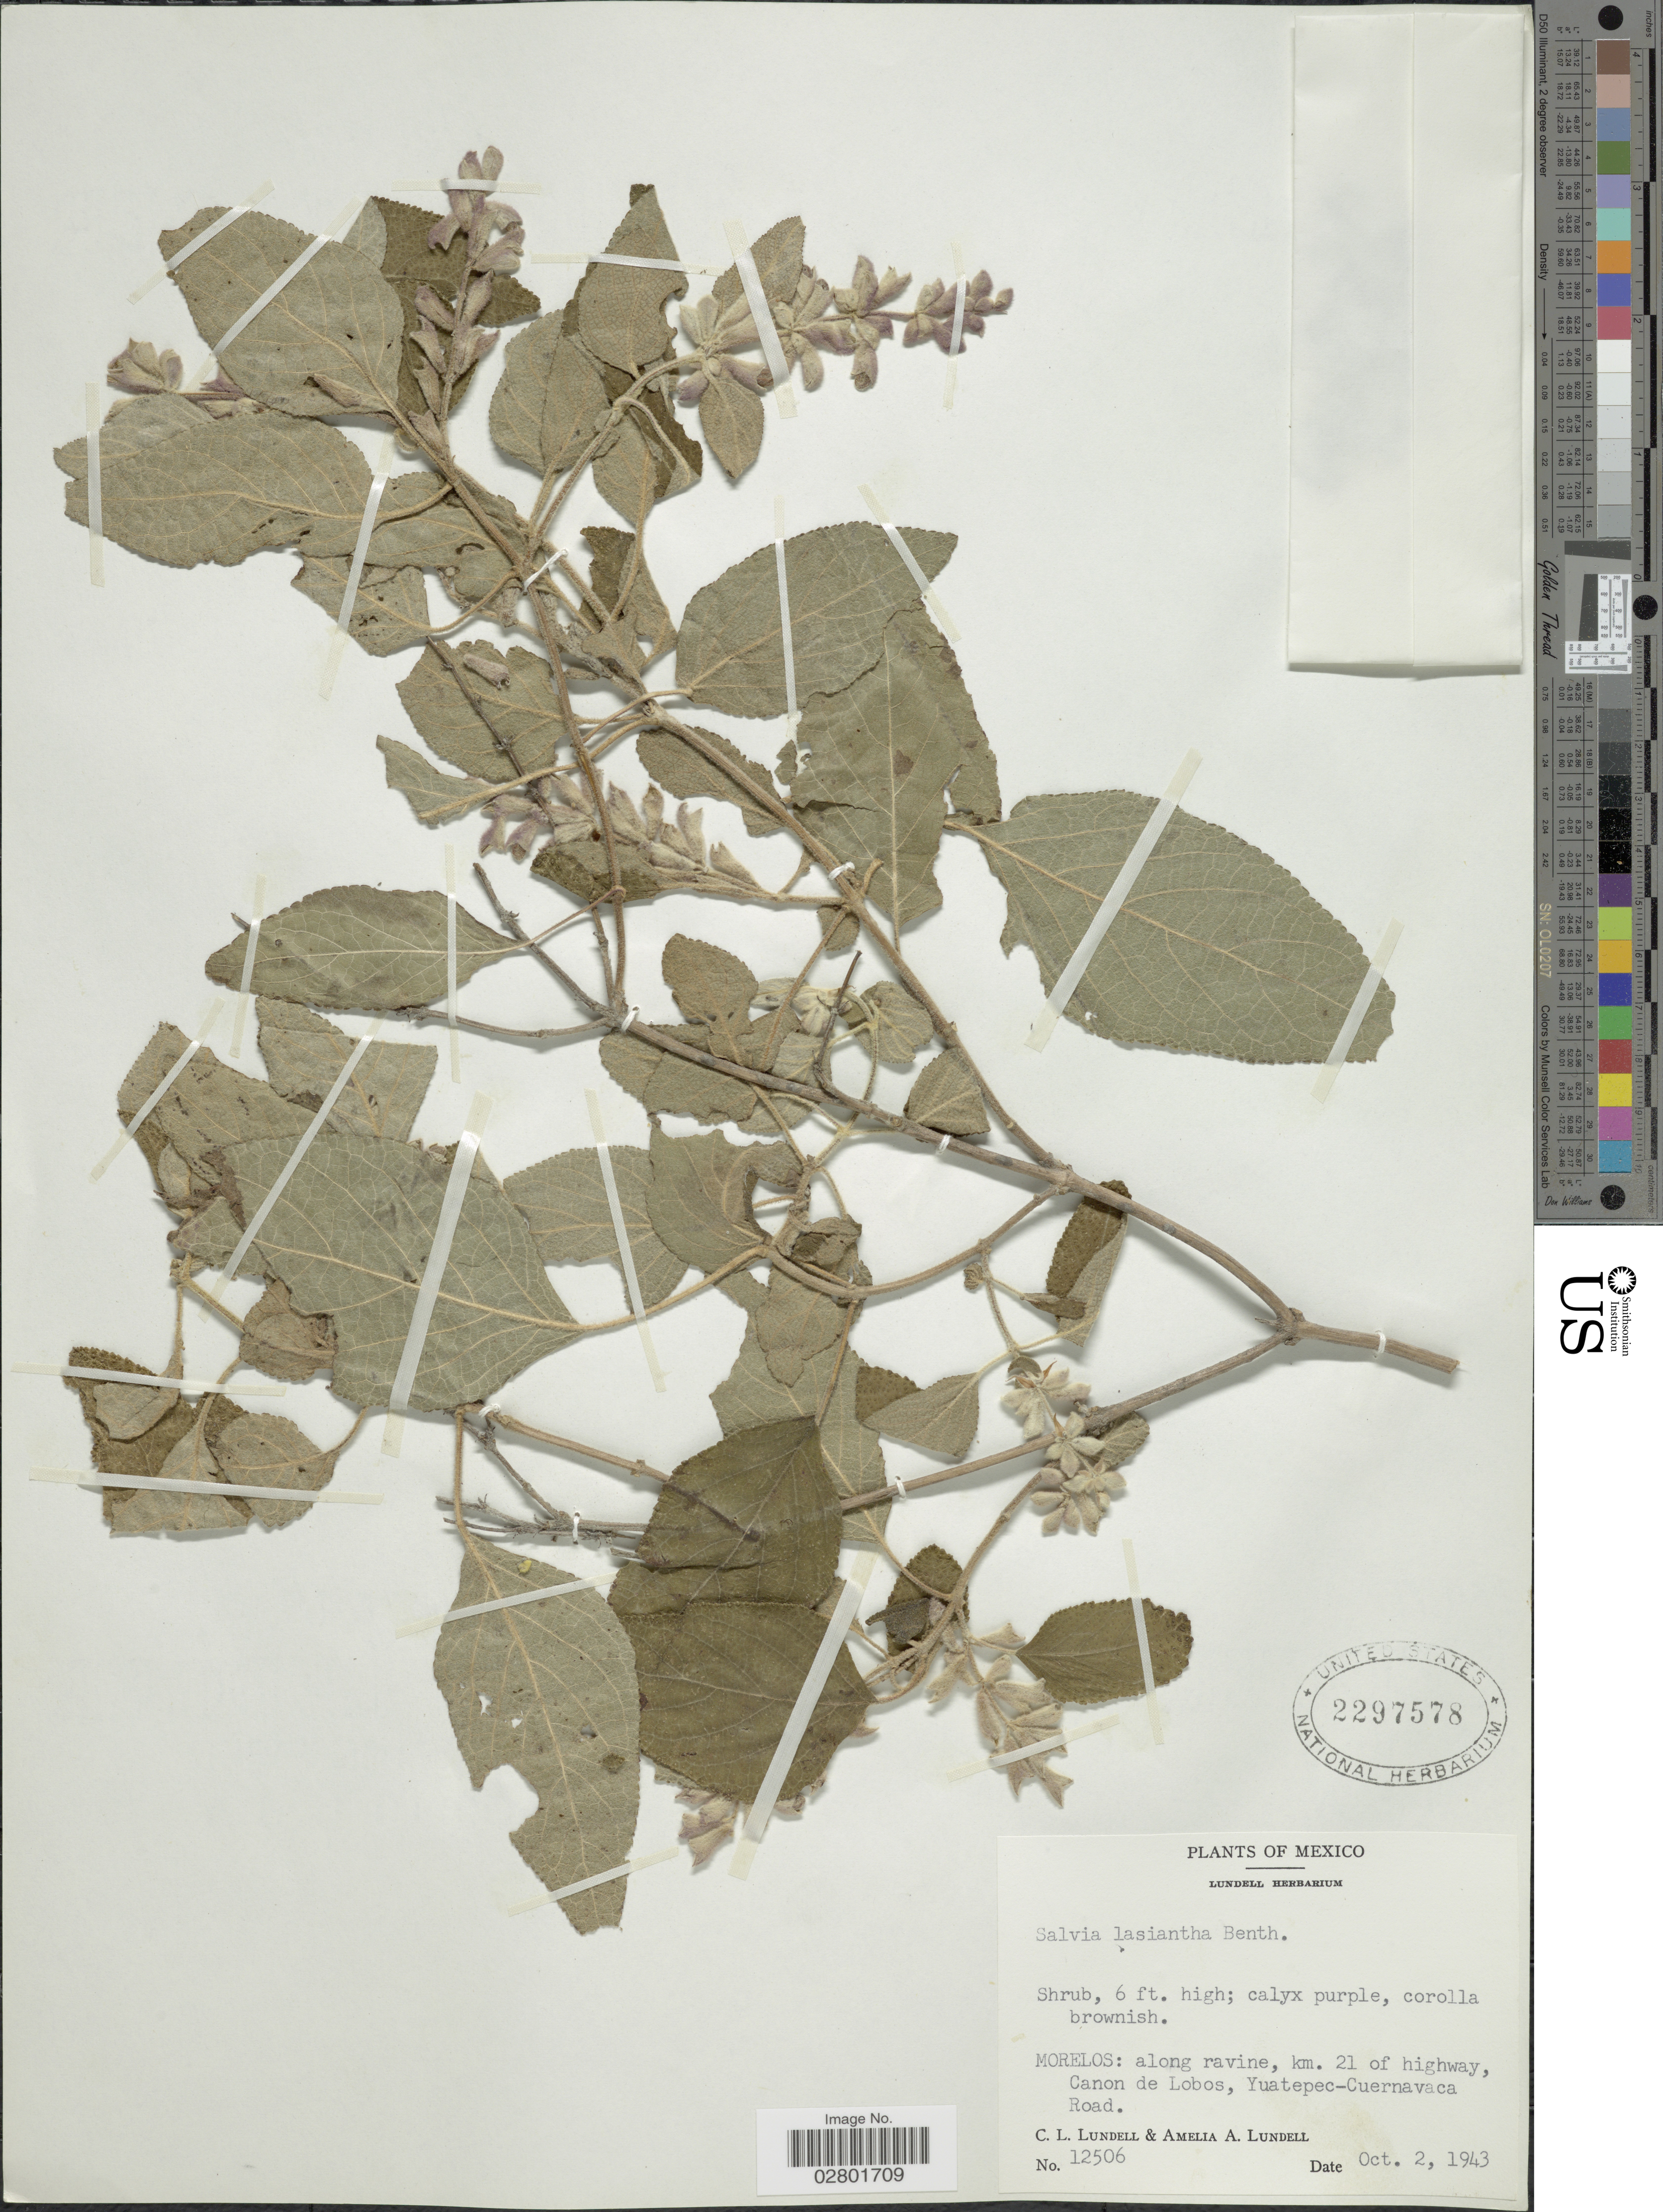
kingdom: Plantae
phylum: Tracheophyta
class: Magnoliopsida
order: Lamiales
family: Lamiaceae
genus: Salvia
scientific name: Salvia lasiantha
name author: Benth.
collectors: C. L. Lundell & A. A. Lundell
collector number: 12506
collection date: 1943-10-02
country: Mexico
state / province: Morelos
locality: Along ravine, km. 21 of highway, Canon de Lobos, Yuatepec-Cuernavaca Road.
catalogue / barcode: US 2297578